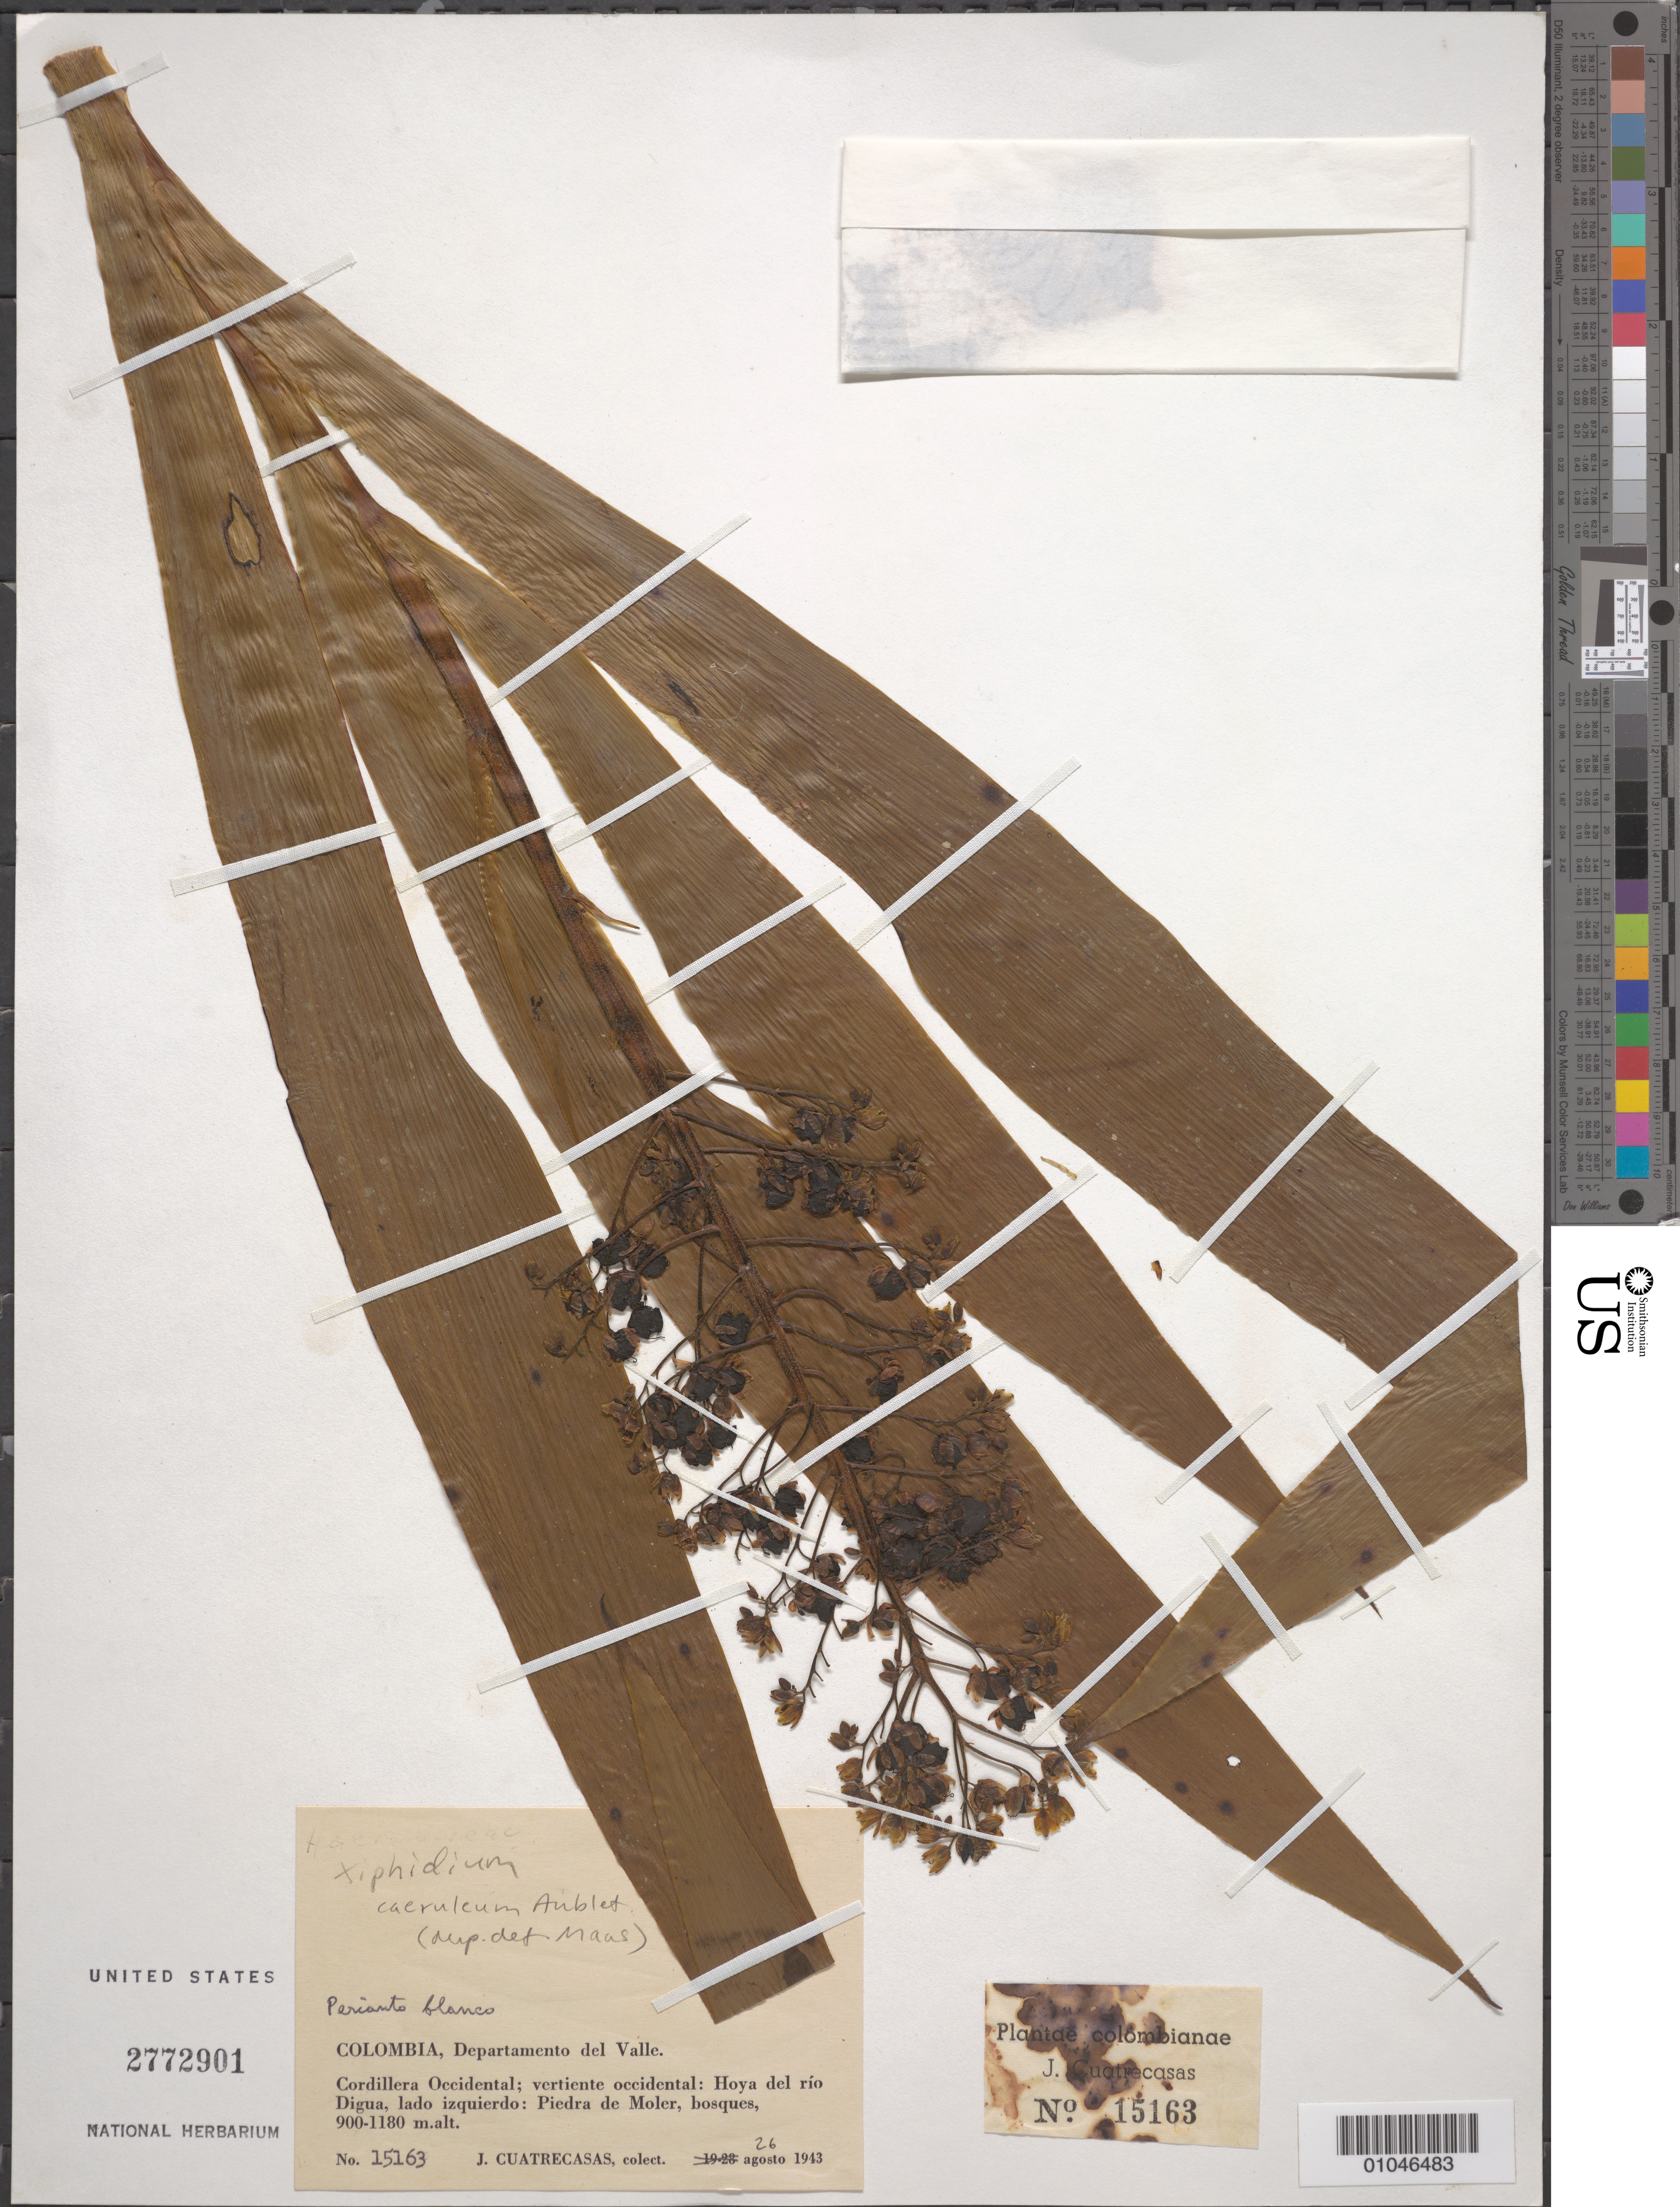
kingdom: Plantae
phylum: Tracheophyta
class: Liliopsida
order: Commelinales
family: Haemodoraceae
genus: Xiphidium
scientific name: Xiphidium caeruleum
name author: Aubl.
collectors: J. Cuatrecasas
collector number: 15163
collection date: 1943-08-26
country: Colombia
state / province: Valle del Cauca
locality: Hoya del rio Digua, Cordillera Occidental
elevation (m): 900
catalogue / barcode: US 2772901